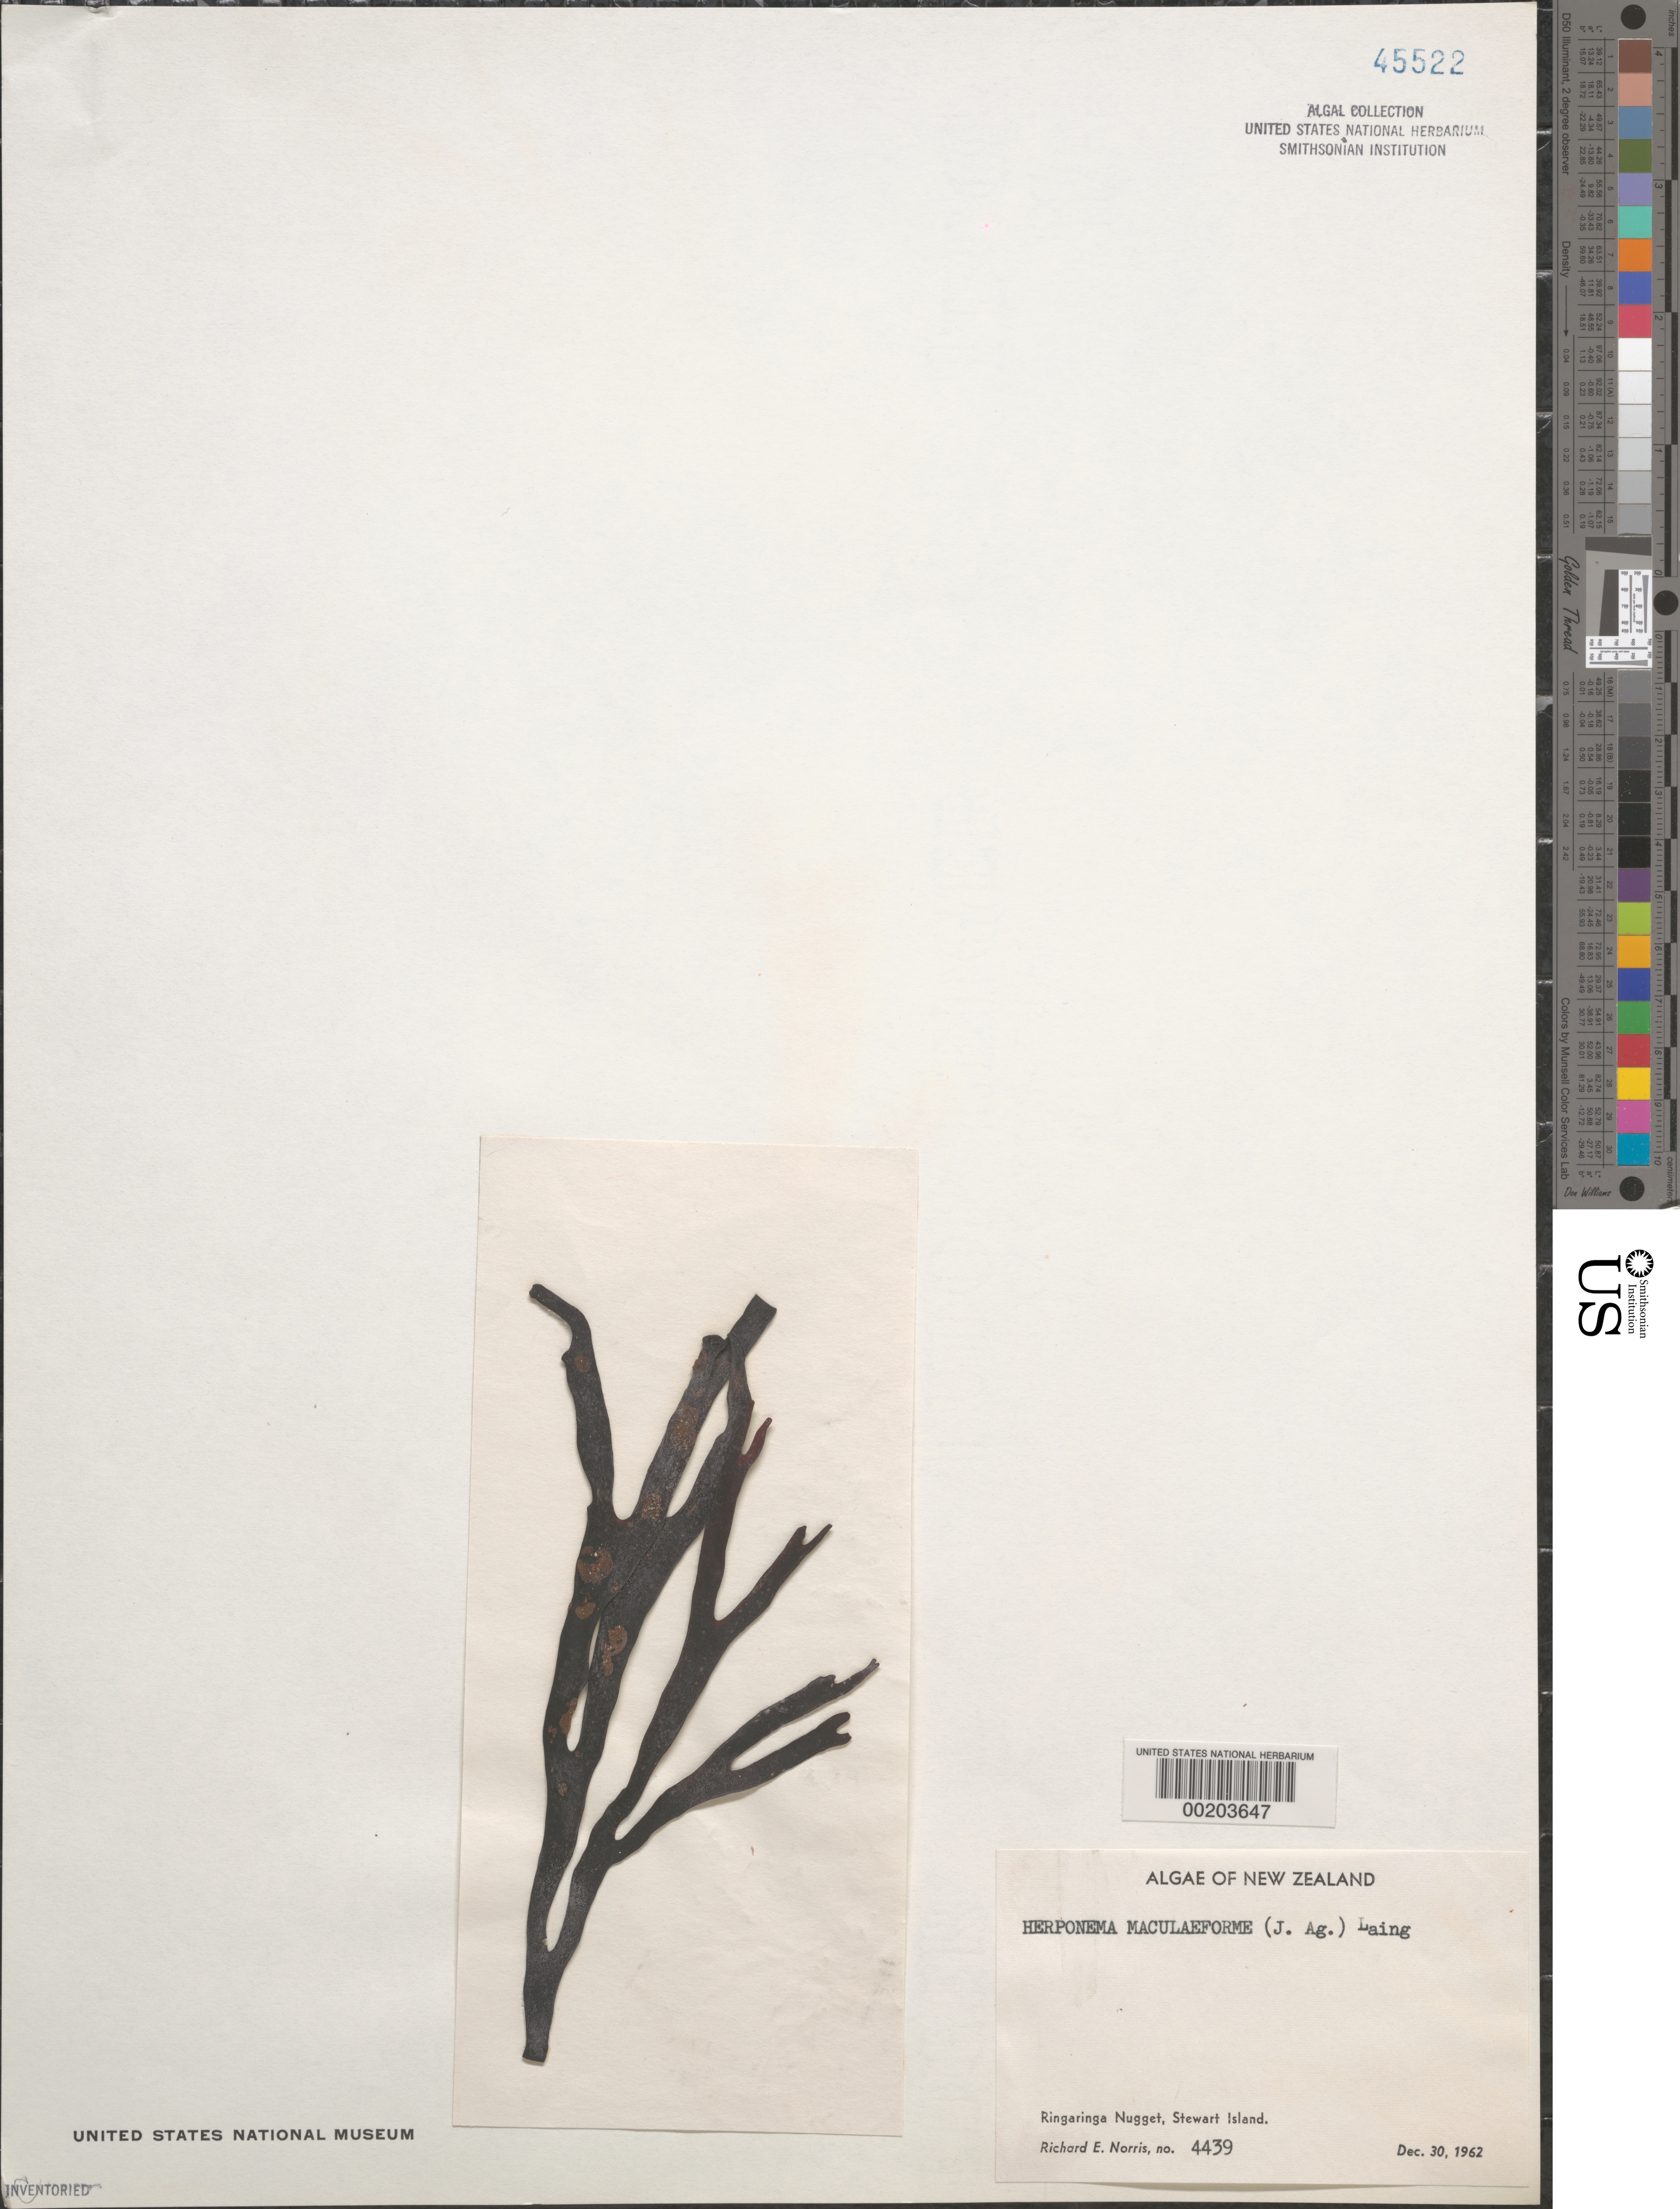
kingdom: Chromista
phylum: Ochrophyta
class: Phaeophyceae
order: Ectocarpales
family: Acinetosporaceae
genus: Herponema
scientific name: Herponema maculaeforme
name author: (J. Agardh) Laing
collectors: R. E. Norris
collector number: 4439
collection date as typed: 30 Dec 1962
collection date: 1962-12-30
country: New Zealand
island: Stewart Island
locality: Ringaringa Nugget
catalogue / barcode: US 45522